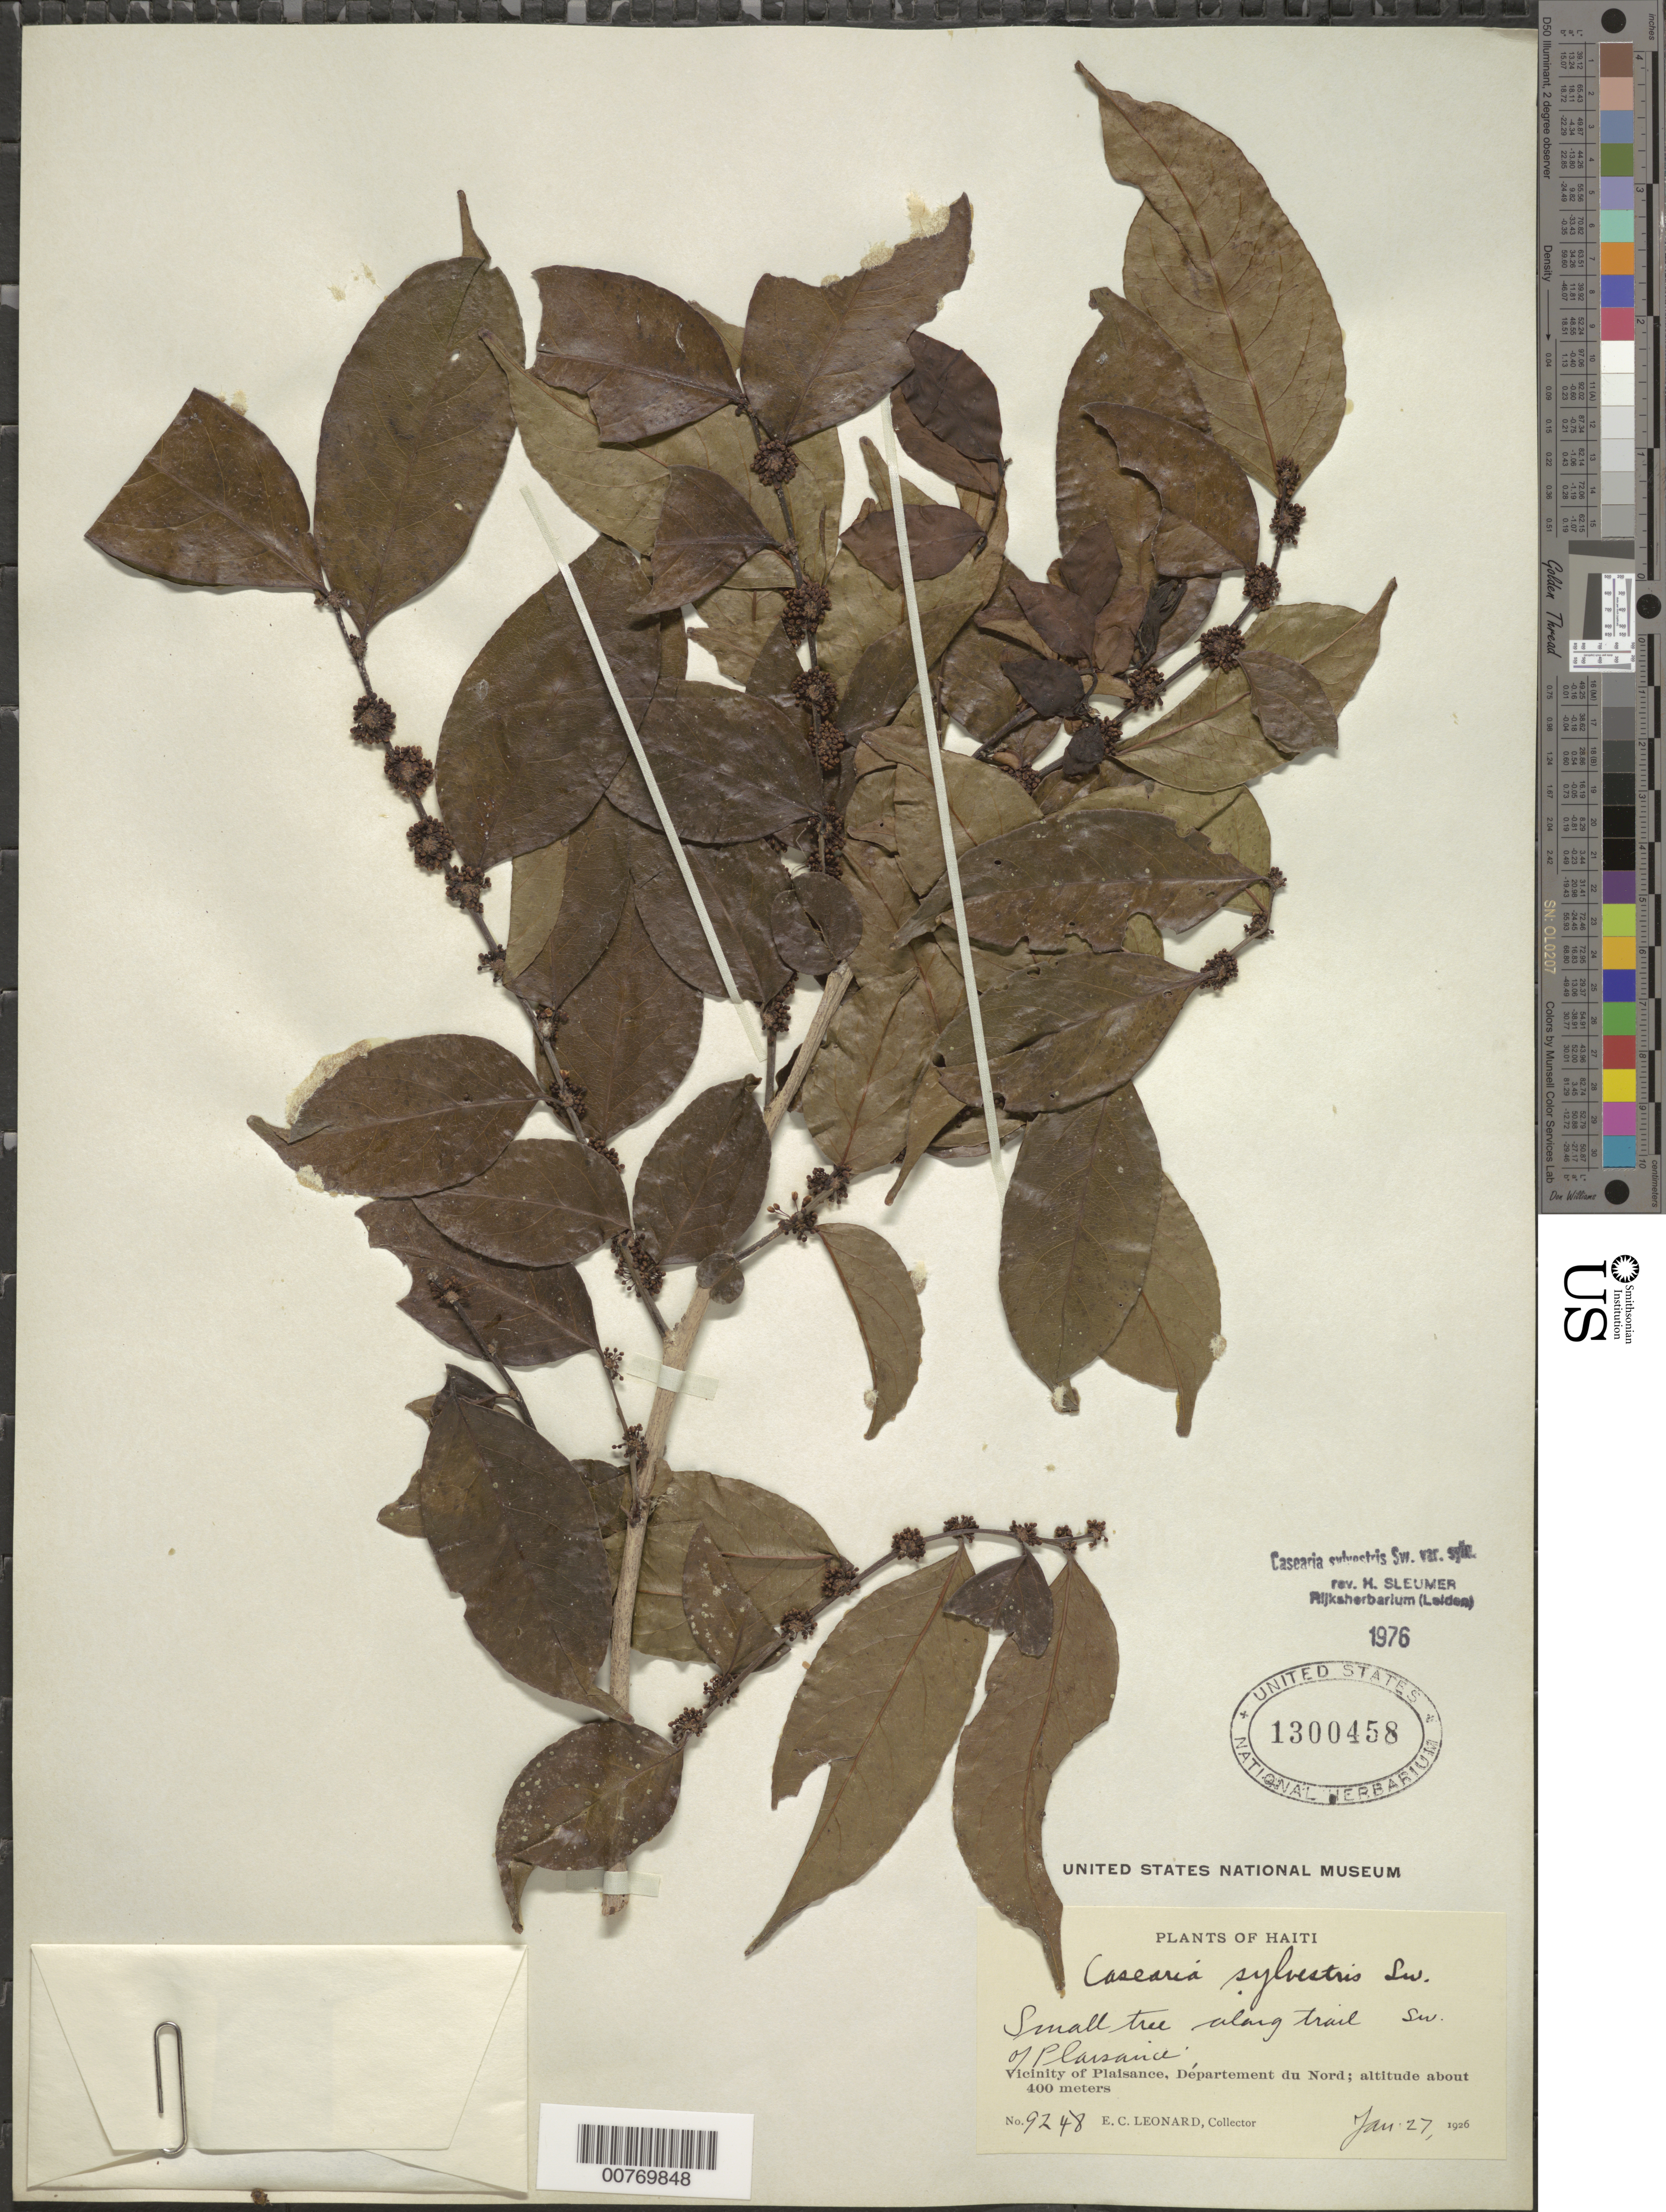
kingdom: Plantae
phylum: Tracheophyta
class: Magnoliopsida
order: Malpighiales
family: Salicaceae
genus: Casearia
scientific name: Casearia sylvestris var. sylvestris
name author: Sw.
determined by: Sleumer, H. O.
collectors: E. C. Leonard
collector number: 9248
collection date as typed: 27 Jan 1926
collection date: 1926-01-27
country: Haiti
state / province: Nord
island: Hispaniola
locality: Vicinity of Plaisance, Department of Nord.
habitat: Along trail sw of Plaisance.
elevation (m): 400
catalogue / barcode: US 1300458